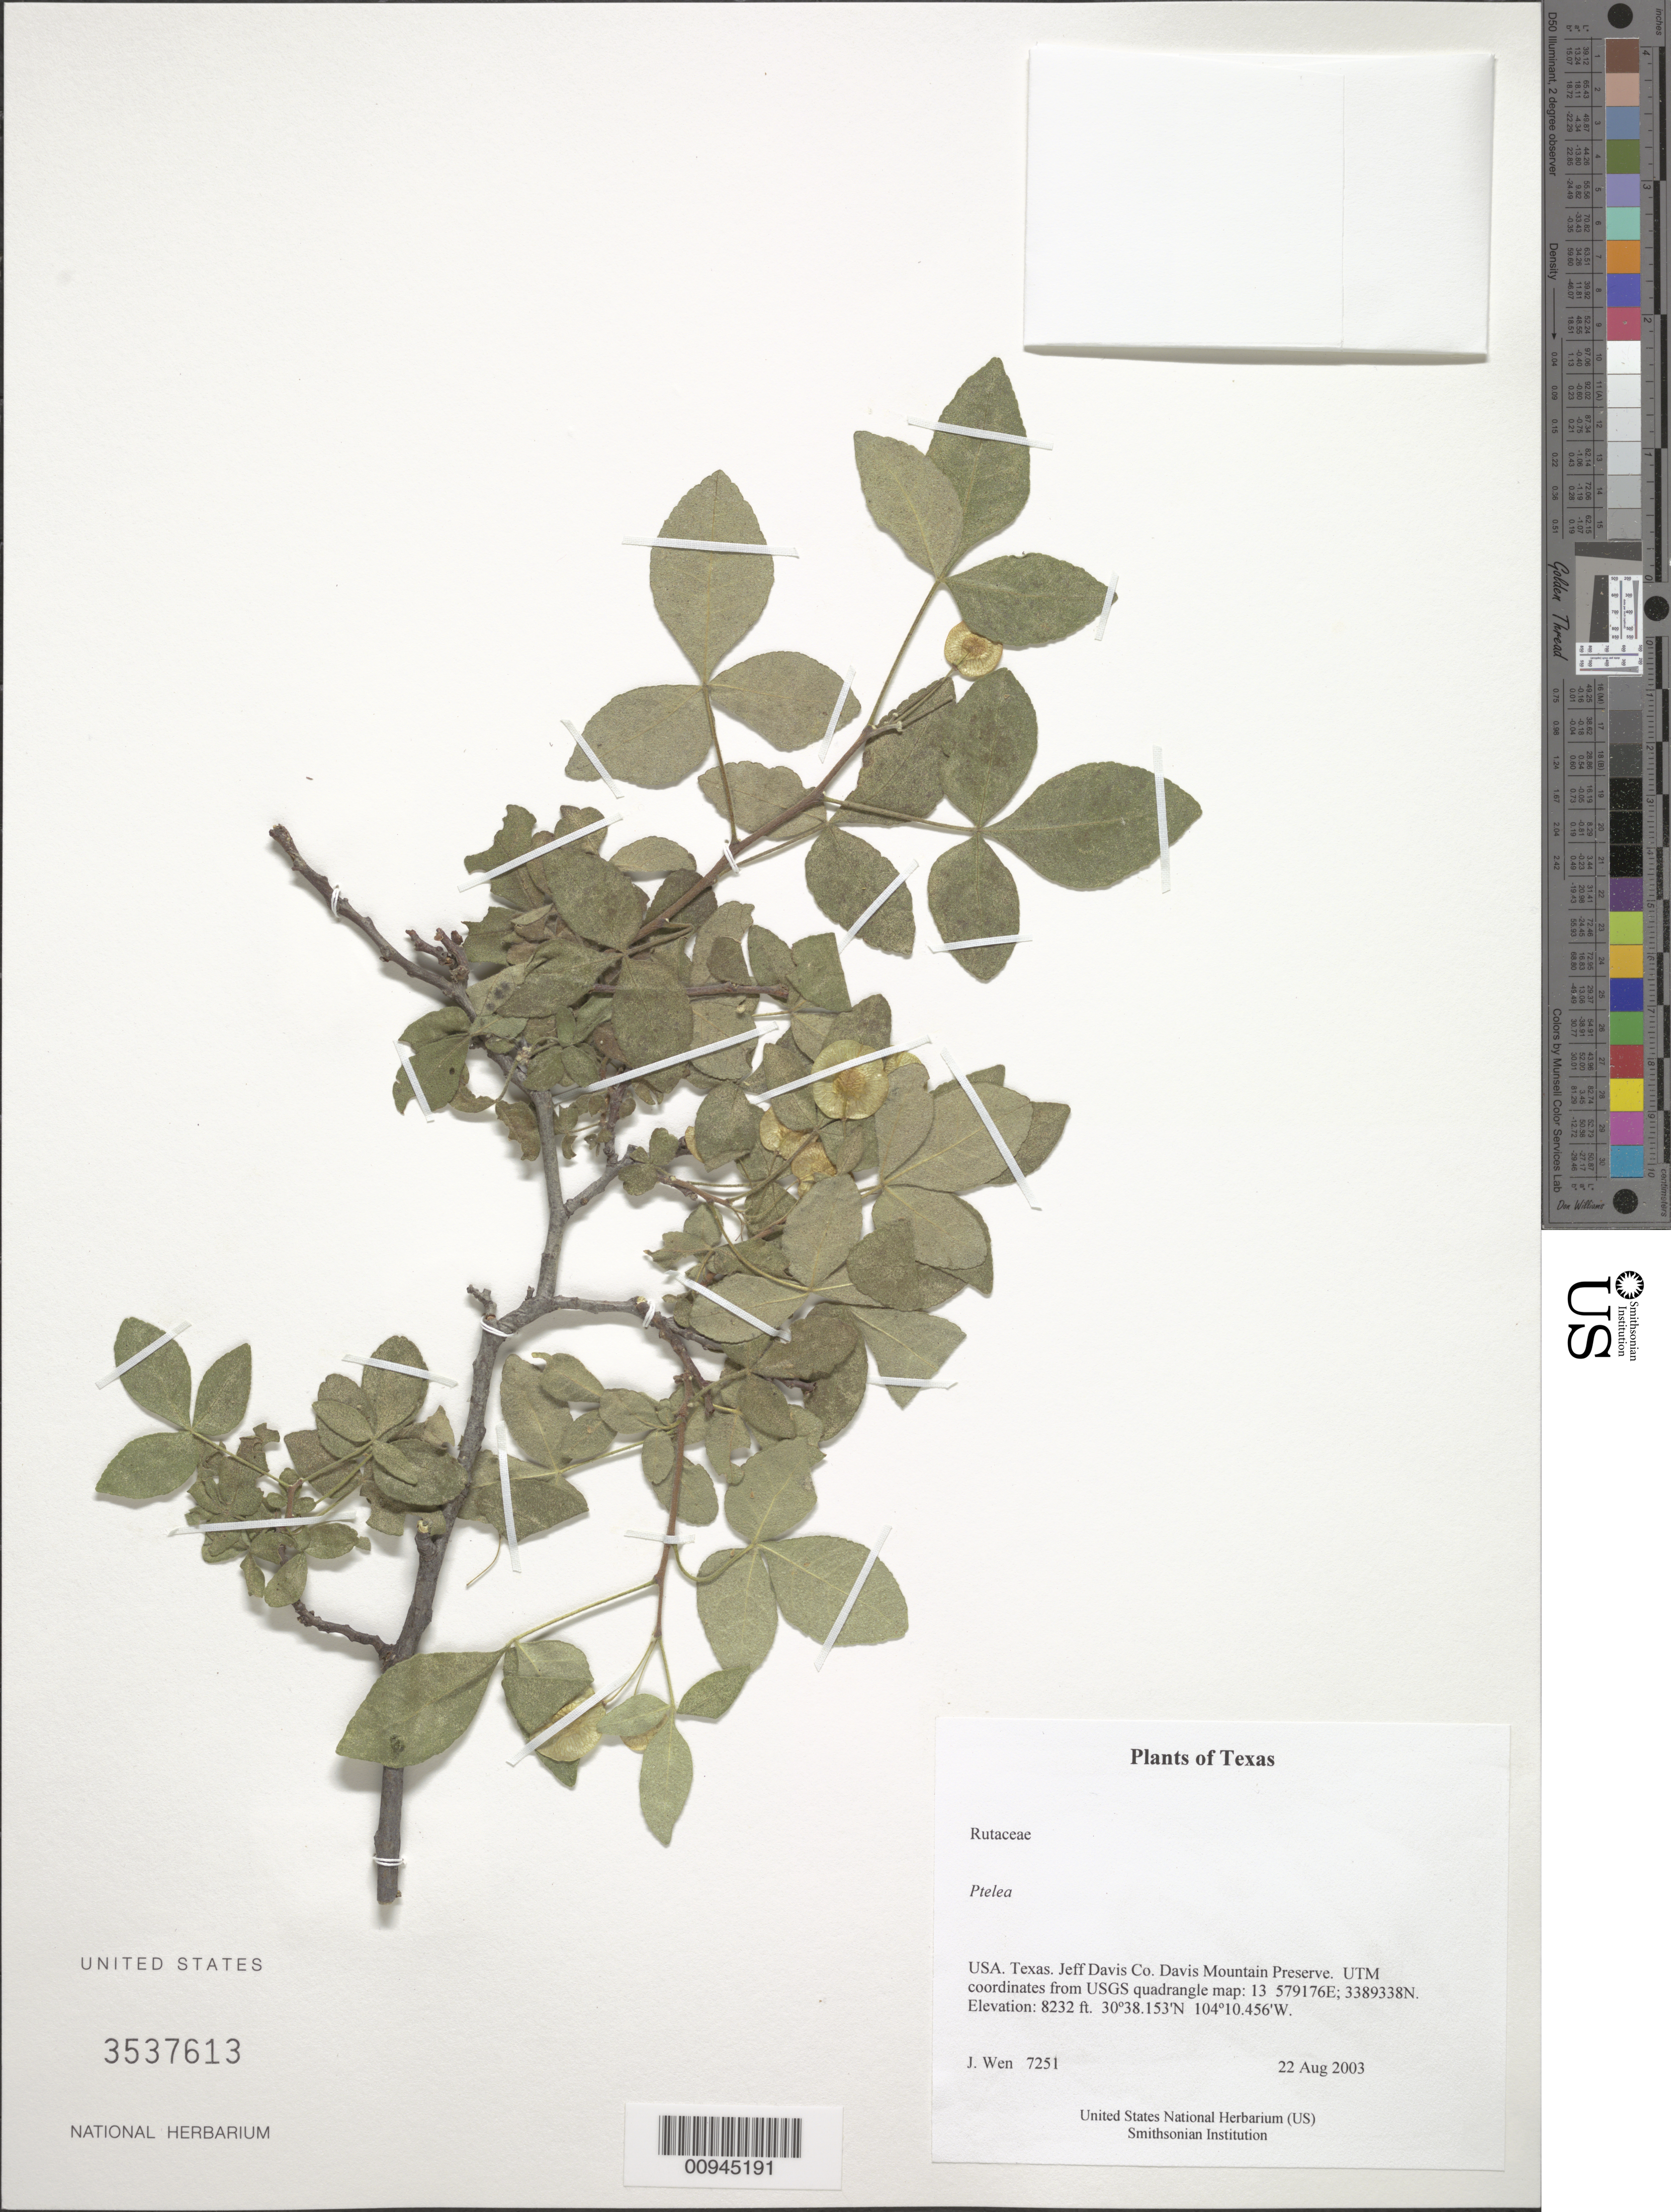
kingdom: Plantae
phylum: Tracheophyta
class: Magnoliopsida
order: Sapindales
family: Rutaceae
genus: Ptelea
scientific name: Ptelea sp.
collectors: J. Wen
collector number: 7251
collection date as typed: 22 Aug 2003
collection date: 2003-08-22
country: United States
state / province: Texas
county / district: Jeff Davis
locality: Davis Mountain Preserve. UTM coordinates from USGS quadrangle map: 13 579176E; 3389338N.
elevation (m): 2509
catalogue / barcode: US 3537613